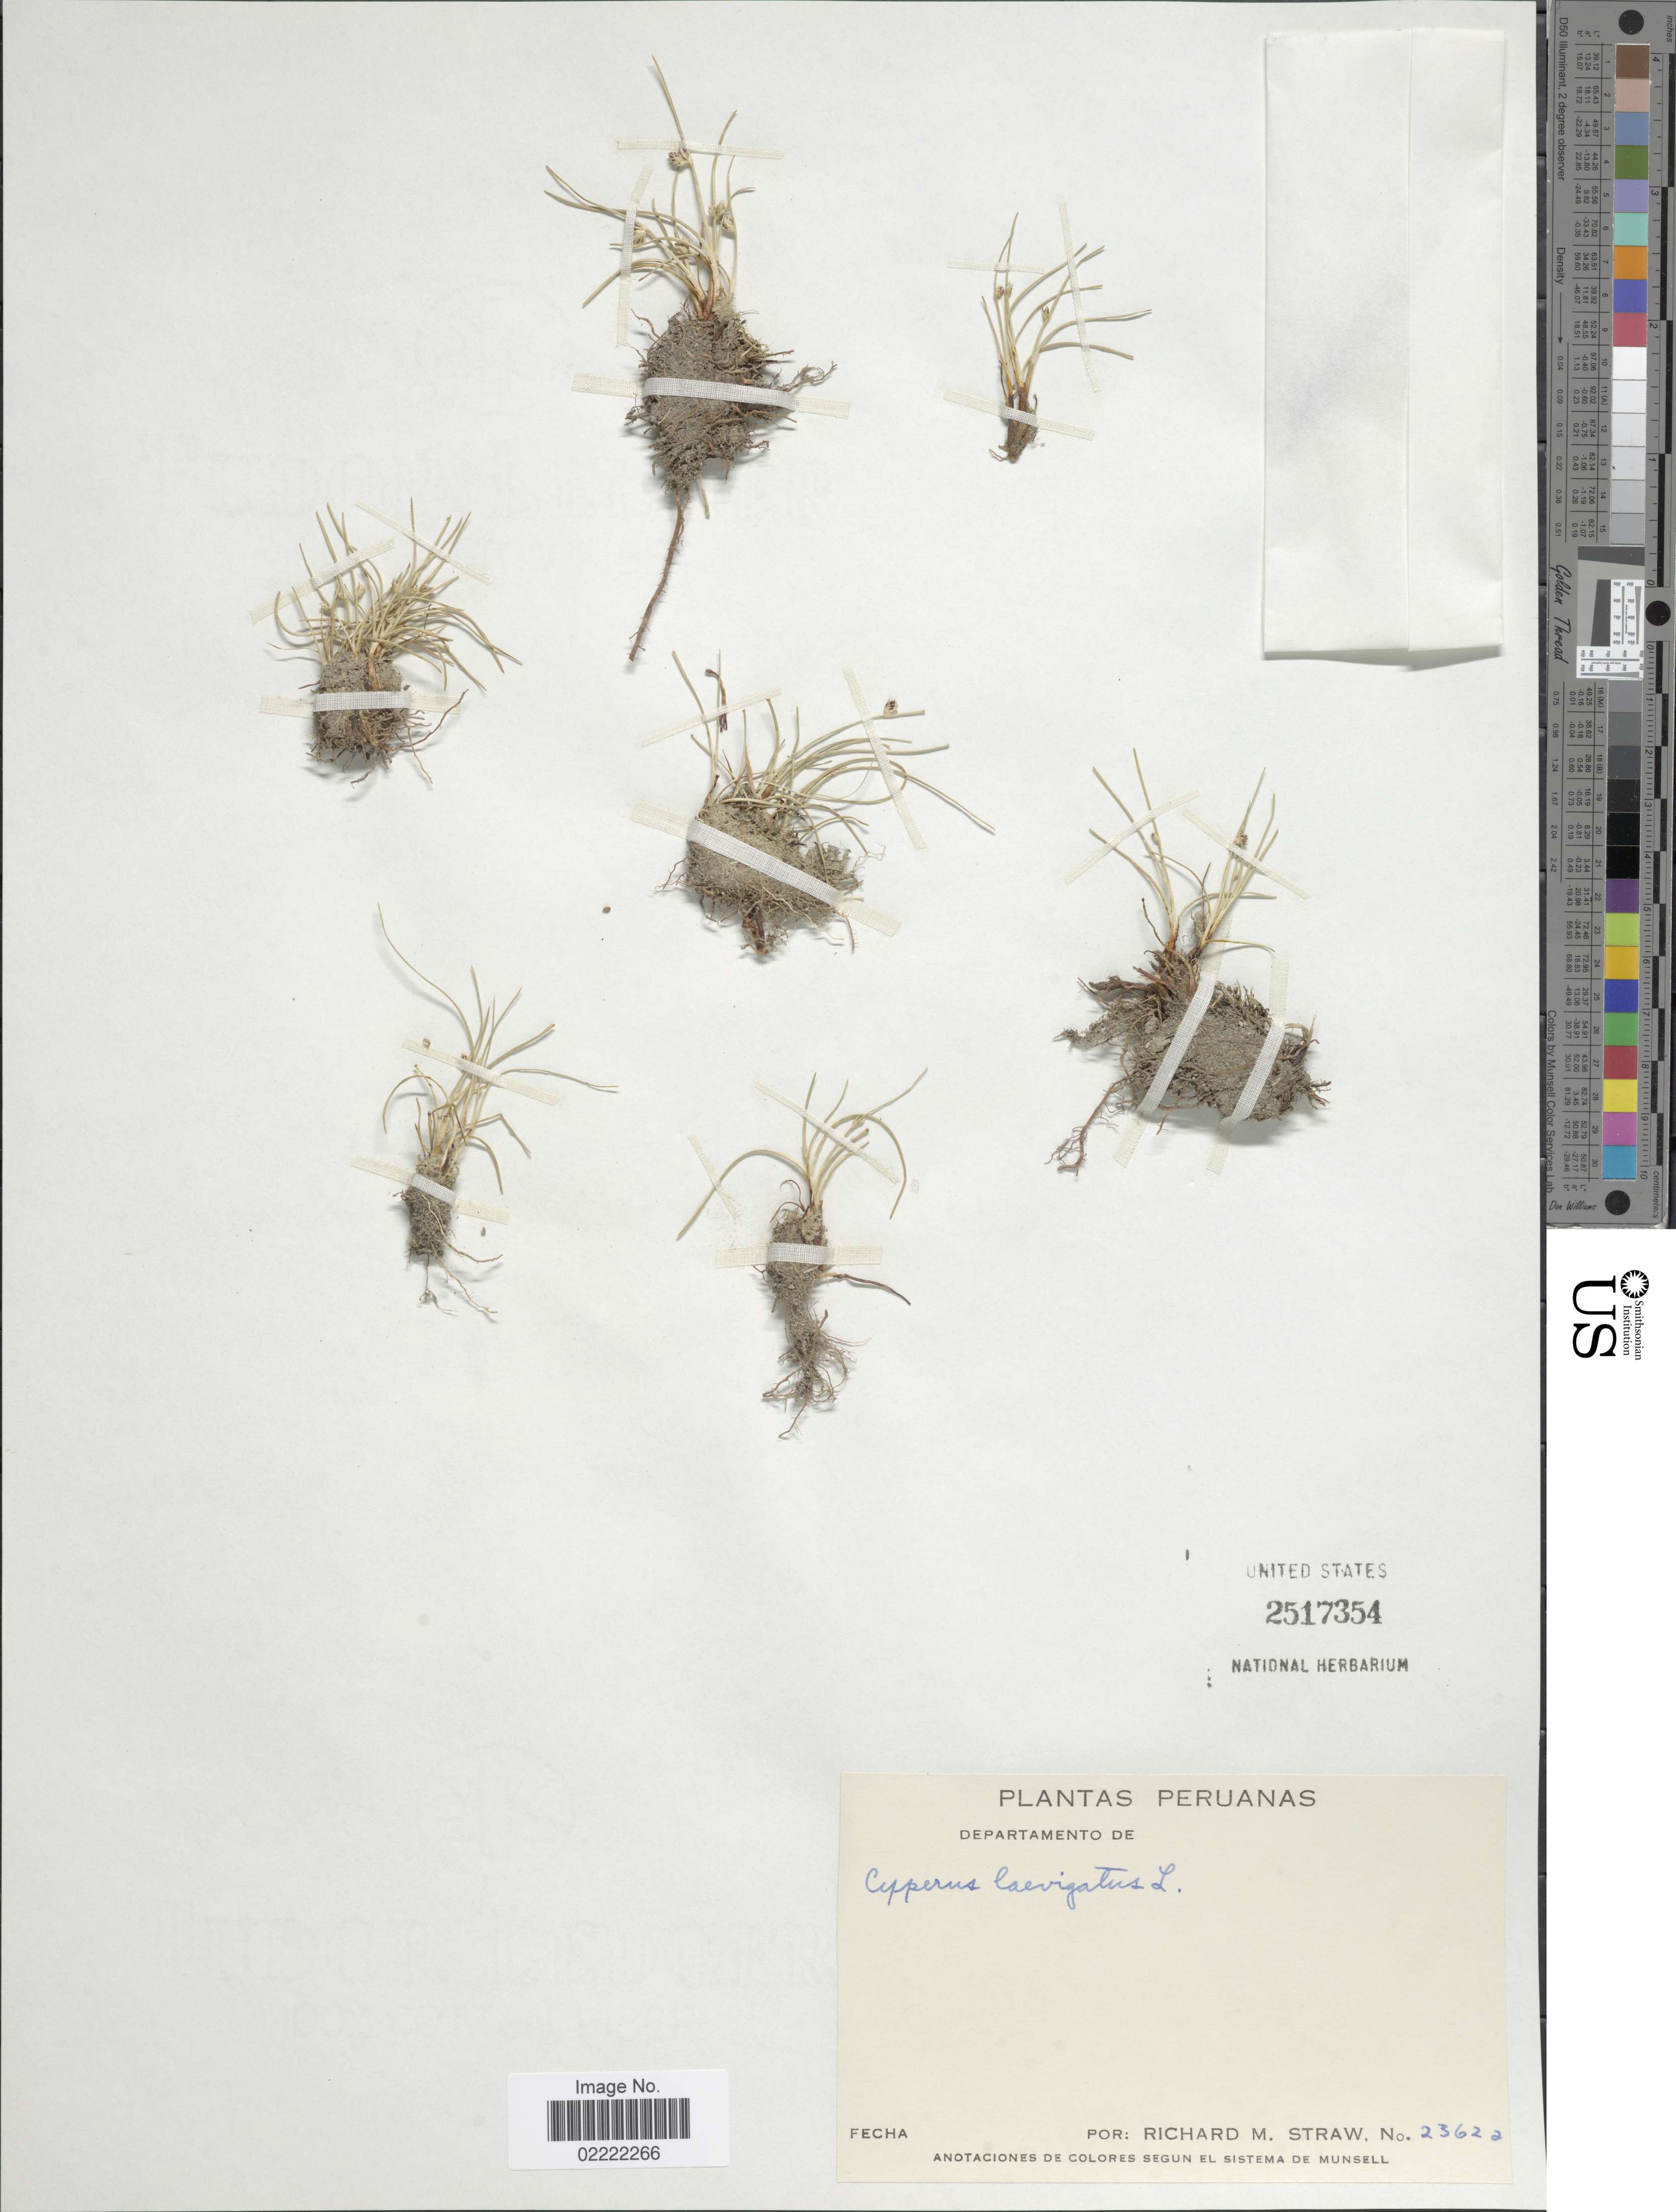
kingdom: Plantae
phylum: Tracheophyta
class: Liliopsida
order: Poales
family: Cyperaceae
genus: Cyperus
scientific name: Cyperus laevigatus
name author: L.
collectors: R. M. Straw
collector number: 23622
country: Peru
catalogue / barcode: US 2517354